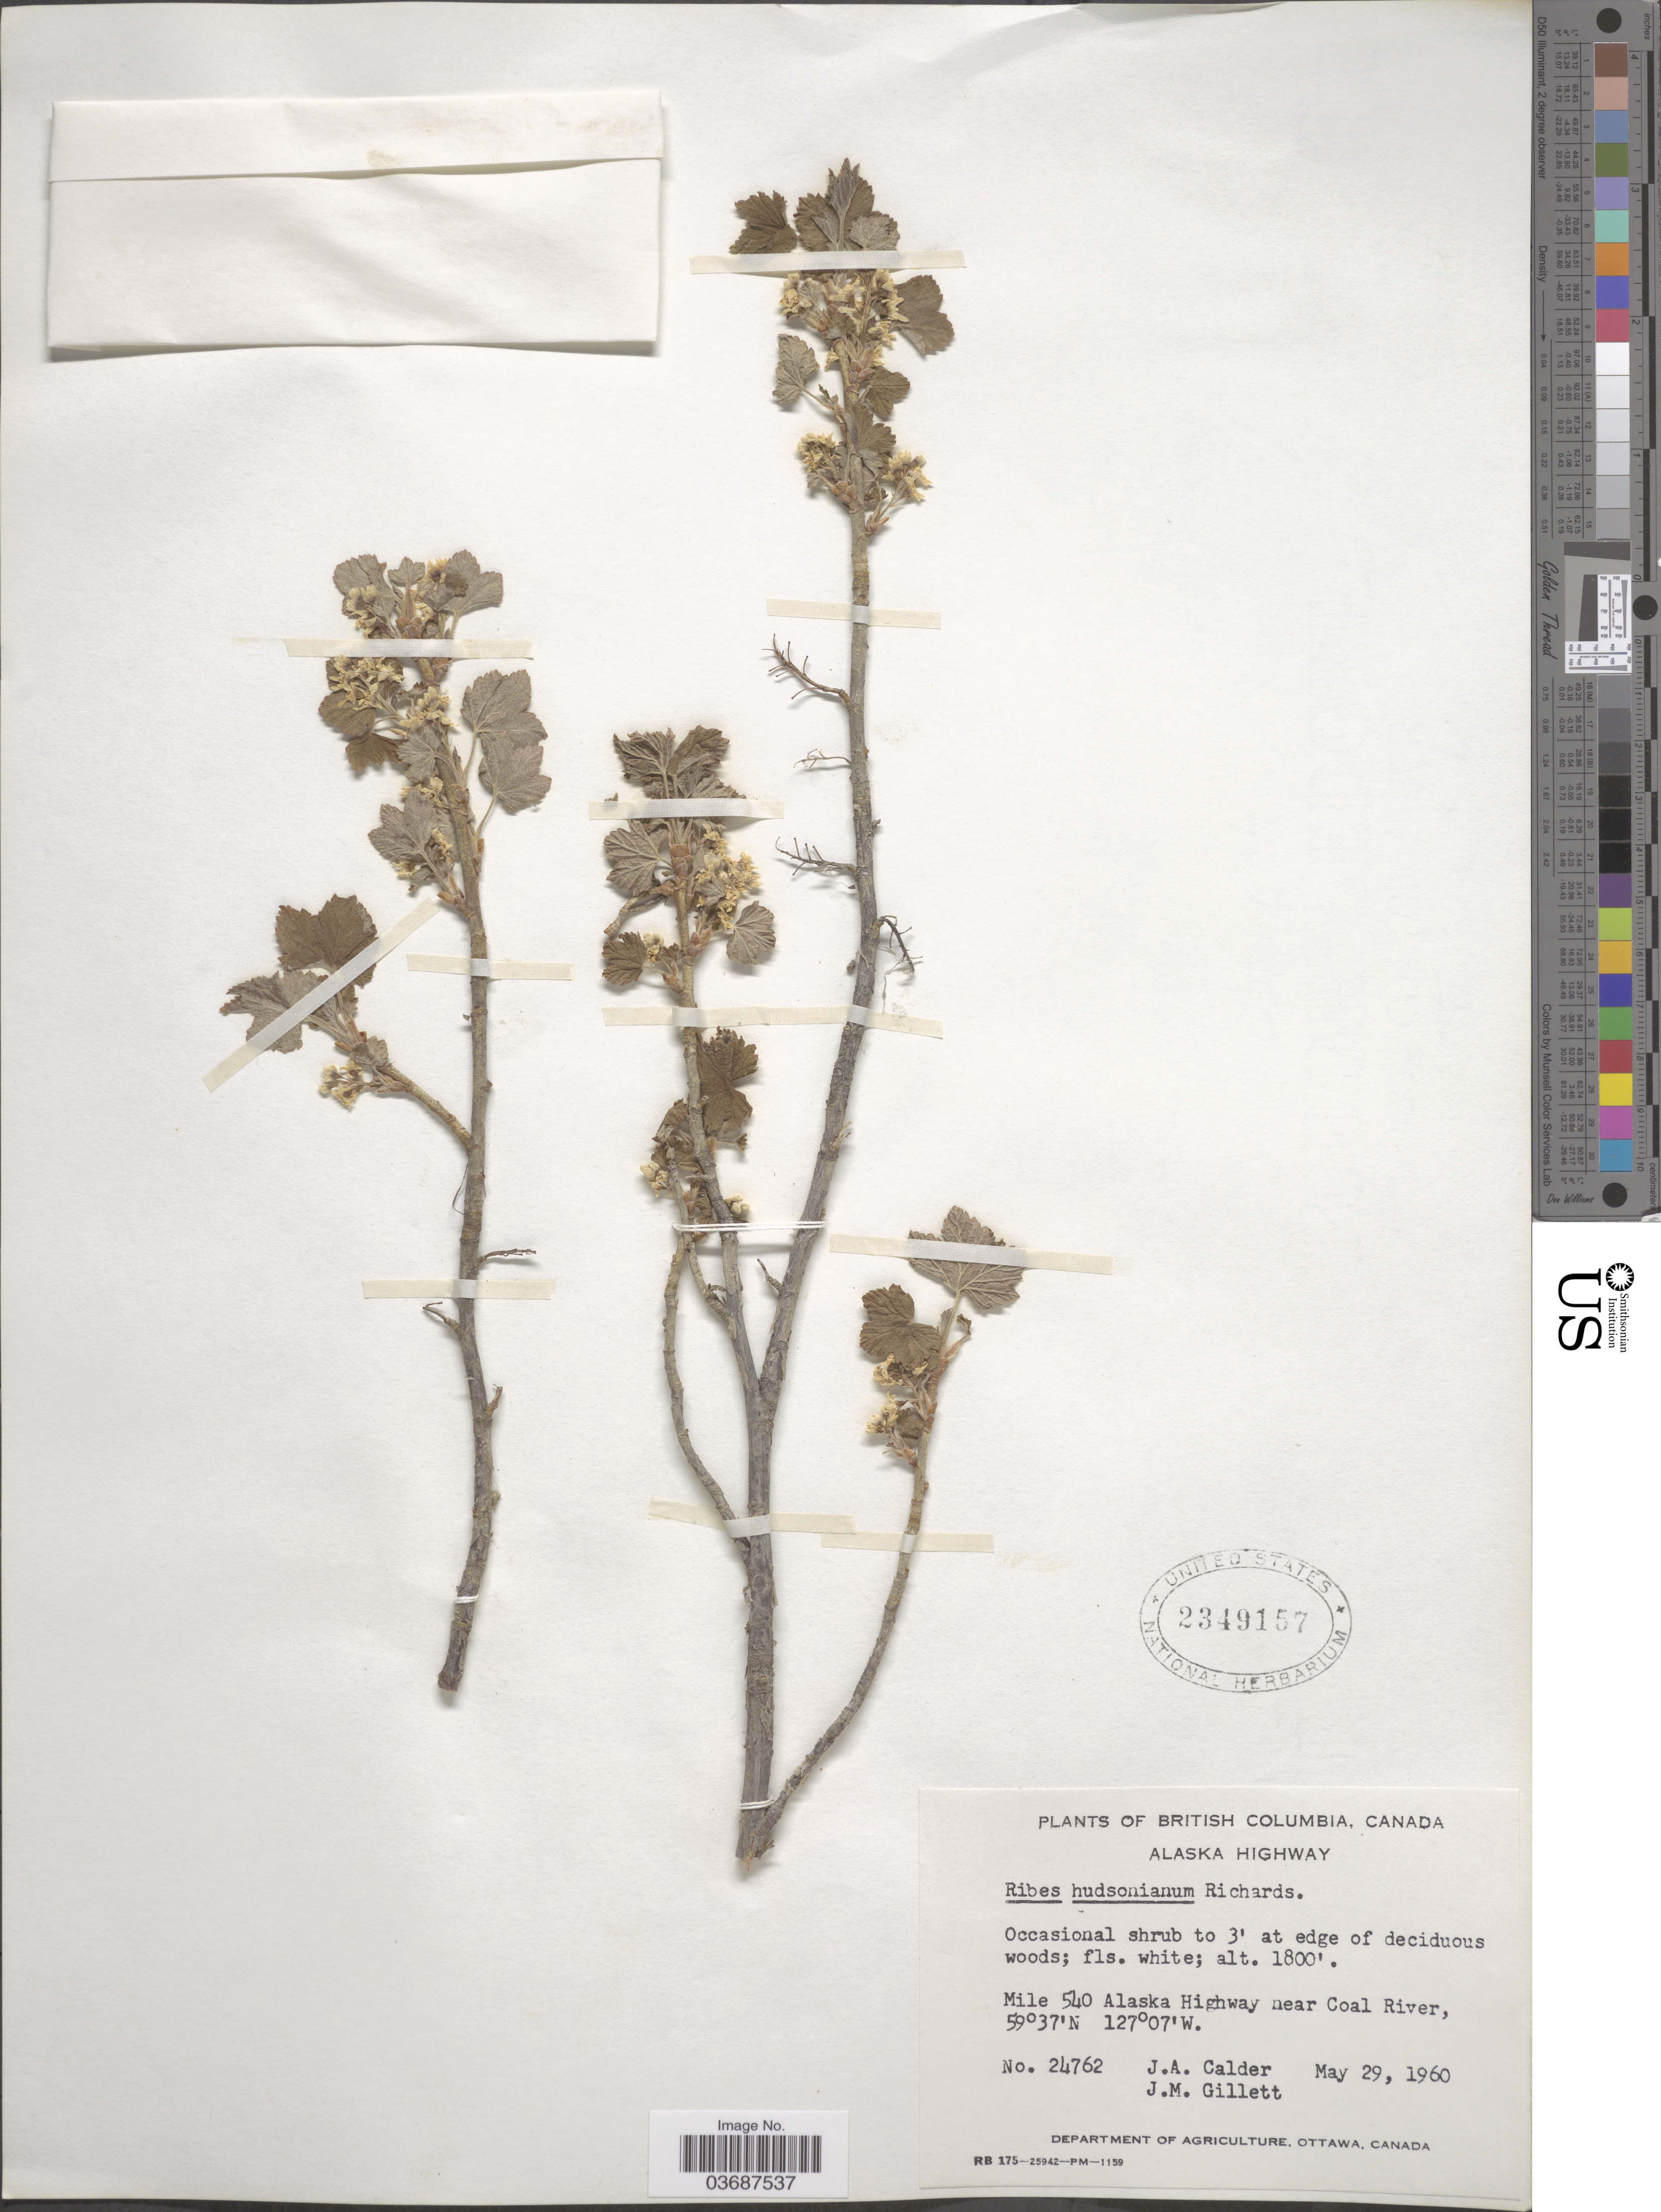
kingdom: Plantae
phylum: Tracheophyta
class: Magnoliopsida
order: Saxifragales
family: Grossulariaceae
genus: Ribes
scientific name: Ribes hudsonianum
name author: Richardson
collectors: J. A. Calder & J. M. Gillett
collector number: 24762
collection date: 1960-05-29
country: Canada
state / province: British Columbia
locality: Alaska Highway. Mile 540 Alaska Highway near Coal River.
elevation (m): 549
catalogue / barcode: US 2349157